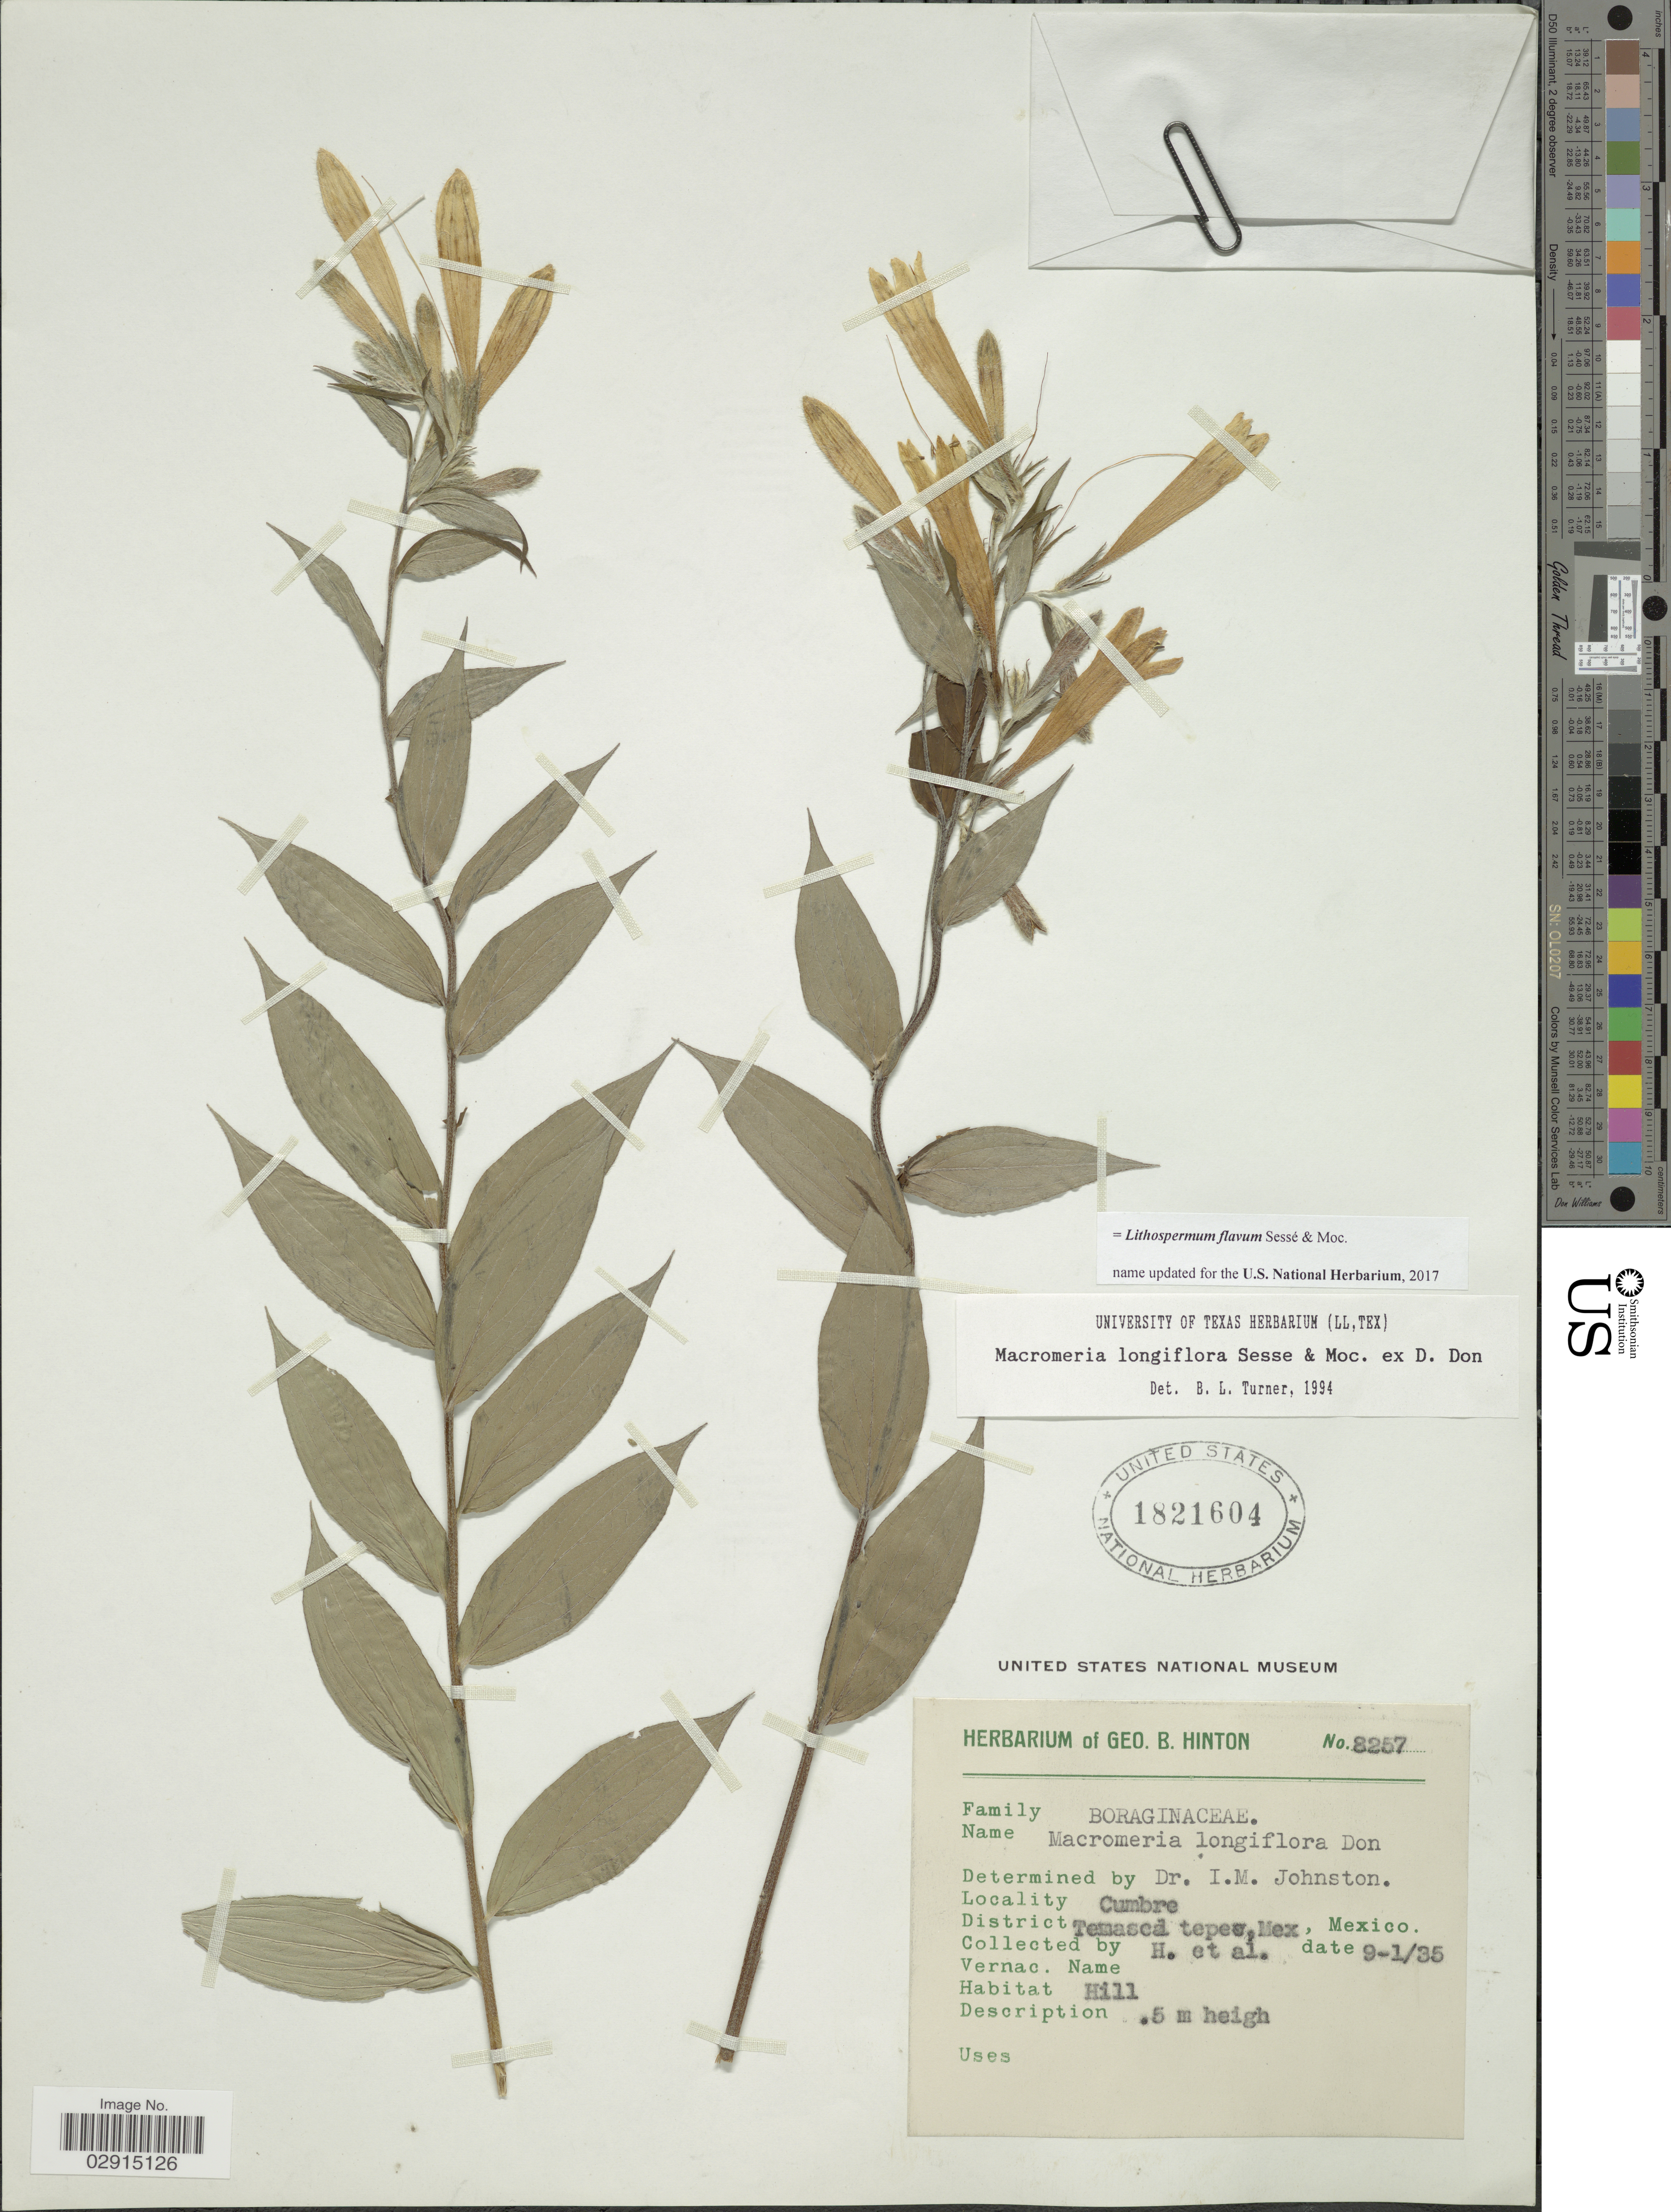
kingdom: Plantae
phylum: Tracheophyta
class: Magnoliopsida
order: Boraginales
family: Boraginaceae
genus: Lithospermum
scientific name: Lithospermum flavum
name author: Sessé & Moc.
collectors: G. B. Hinton & et al.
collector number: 8257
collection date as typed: Transcribed d/m/y: 9/1/35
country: Mexico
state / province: México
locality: Cumbre, District Temascaltepec, Mex.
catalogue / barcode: US 1821604